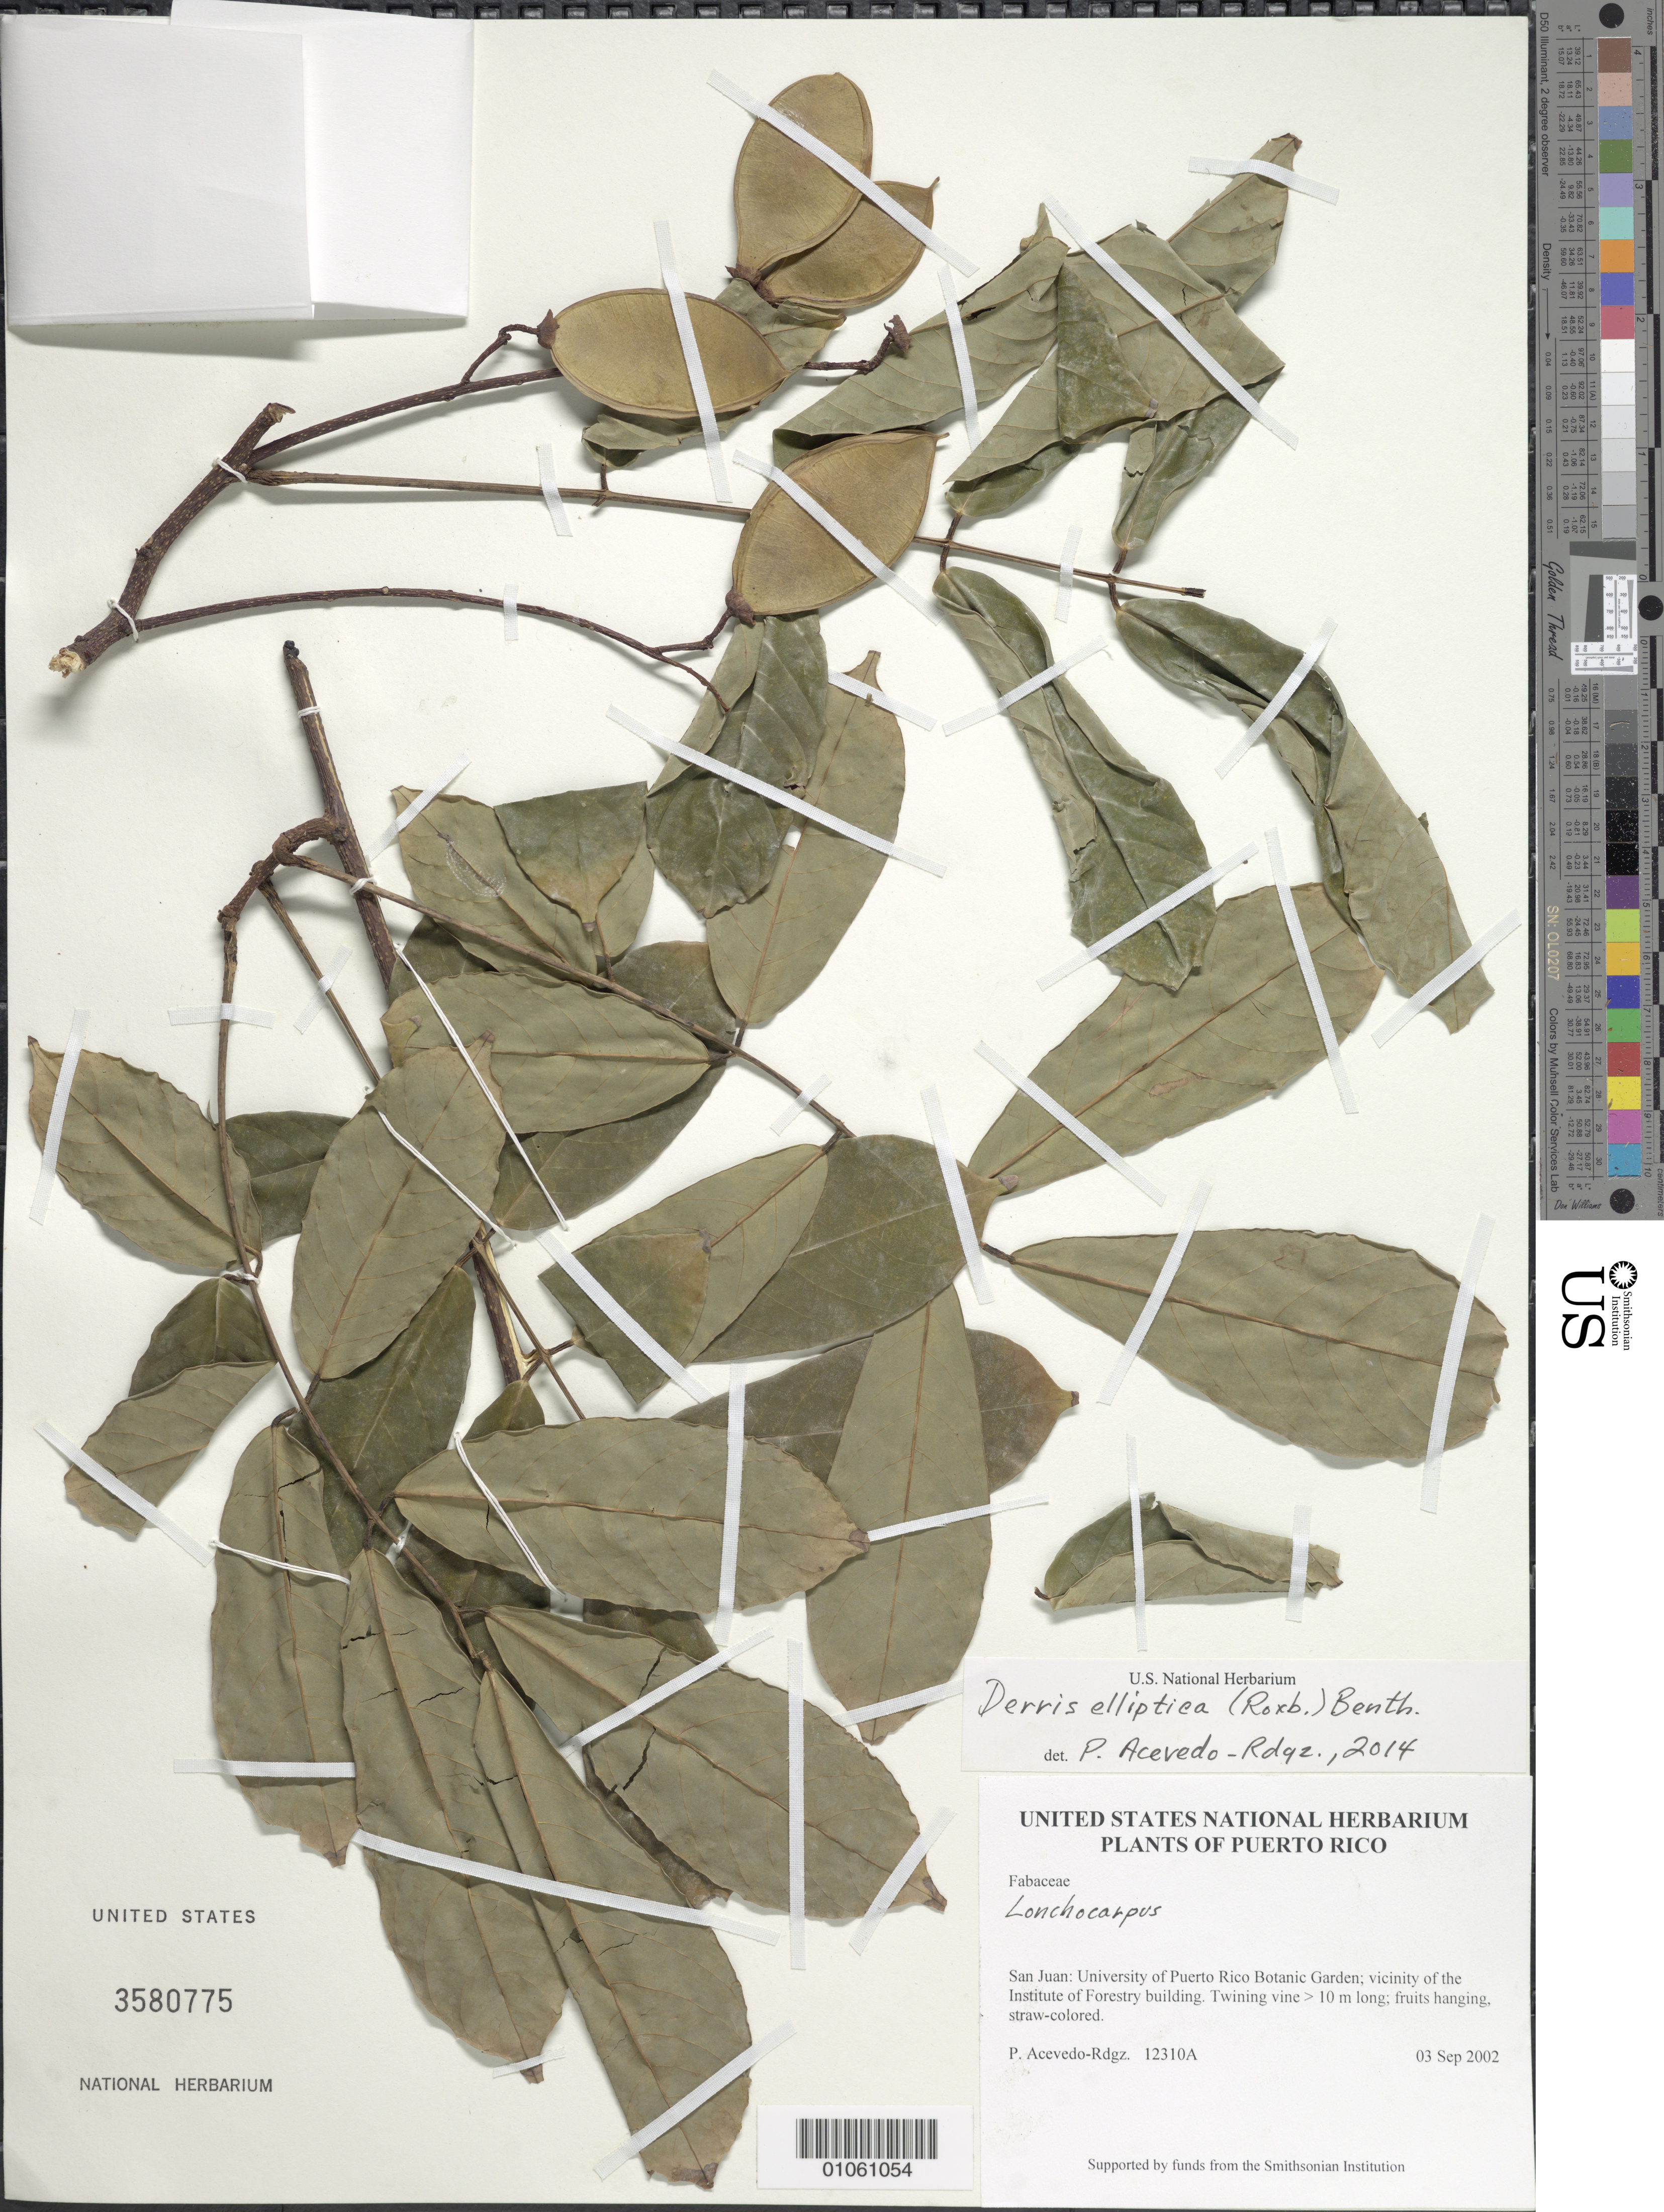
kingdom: Plantae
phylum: Tracheophyta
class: Magnoliopsida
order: Fabales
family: Fabaceae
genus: Derris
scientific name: Derris elliptica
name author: (Wall.) Benth.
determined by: Acevedo-Rodríguez, P., (BOT), Smithsonian Institution - National Museum of Natural History (UNITED STATES)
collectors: P. Acevedo-Rodr.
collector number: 12310A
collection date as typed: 03 Sep 2002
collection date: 2002-09-03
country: Puerto Rico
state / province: San Juan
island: Puerto Rico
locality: San Juan: University of Puerto Rico Botanic Garden; vicinity of the Institute of Forestry building.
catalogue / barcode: US 3580775